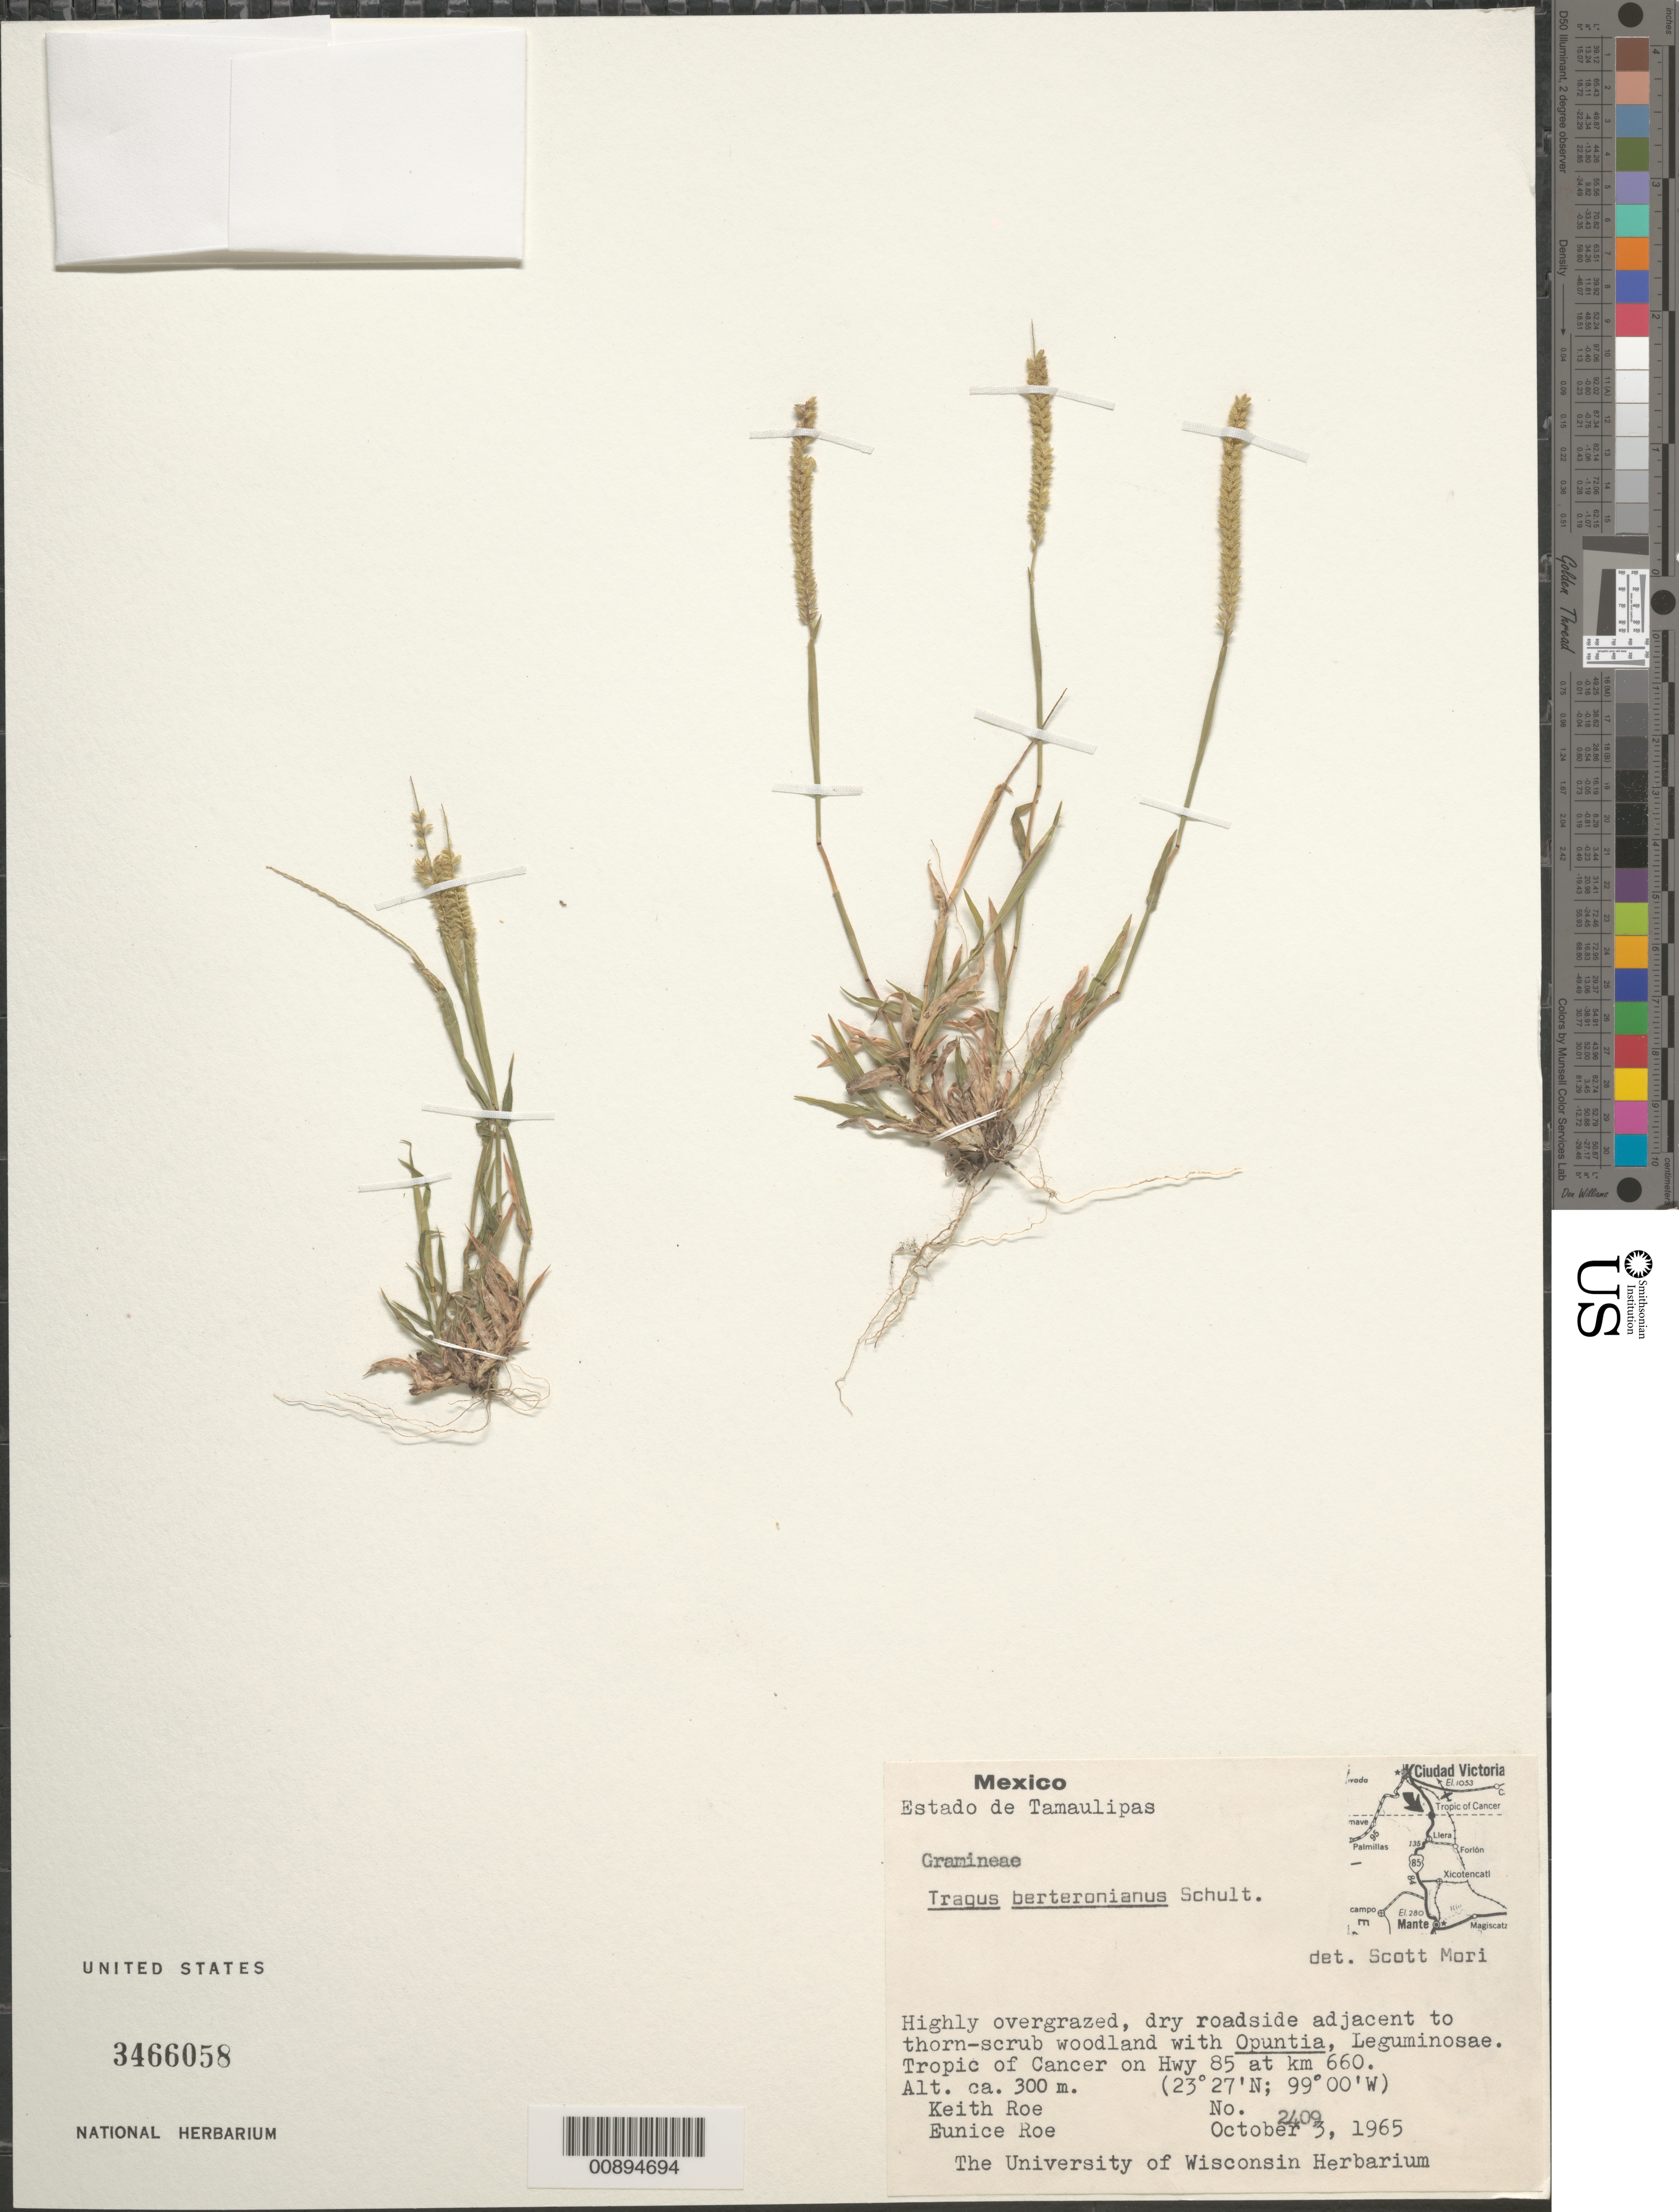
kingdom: Plantae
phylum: Tracheophyta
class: Liliopsida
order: Poales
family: Poaceae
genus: Tragus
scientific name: Tragus berteronianus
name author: Schult.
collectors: K. E. Roe & E. Roe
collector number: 2409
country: Mexico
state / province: Tamaulipas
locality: Tropic of Cancer on Hwy 85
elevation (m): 300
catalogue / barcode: US 3466058